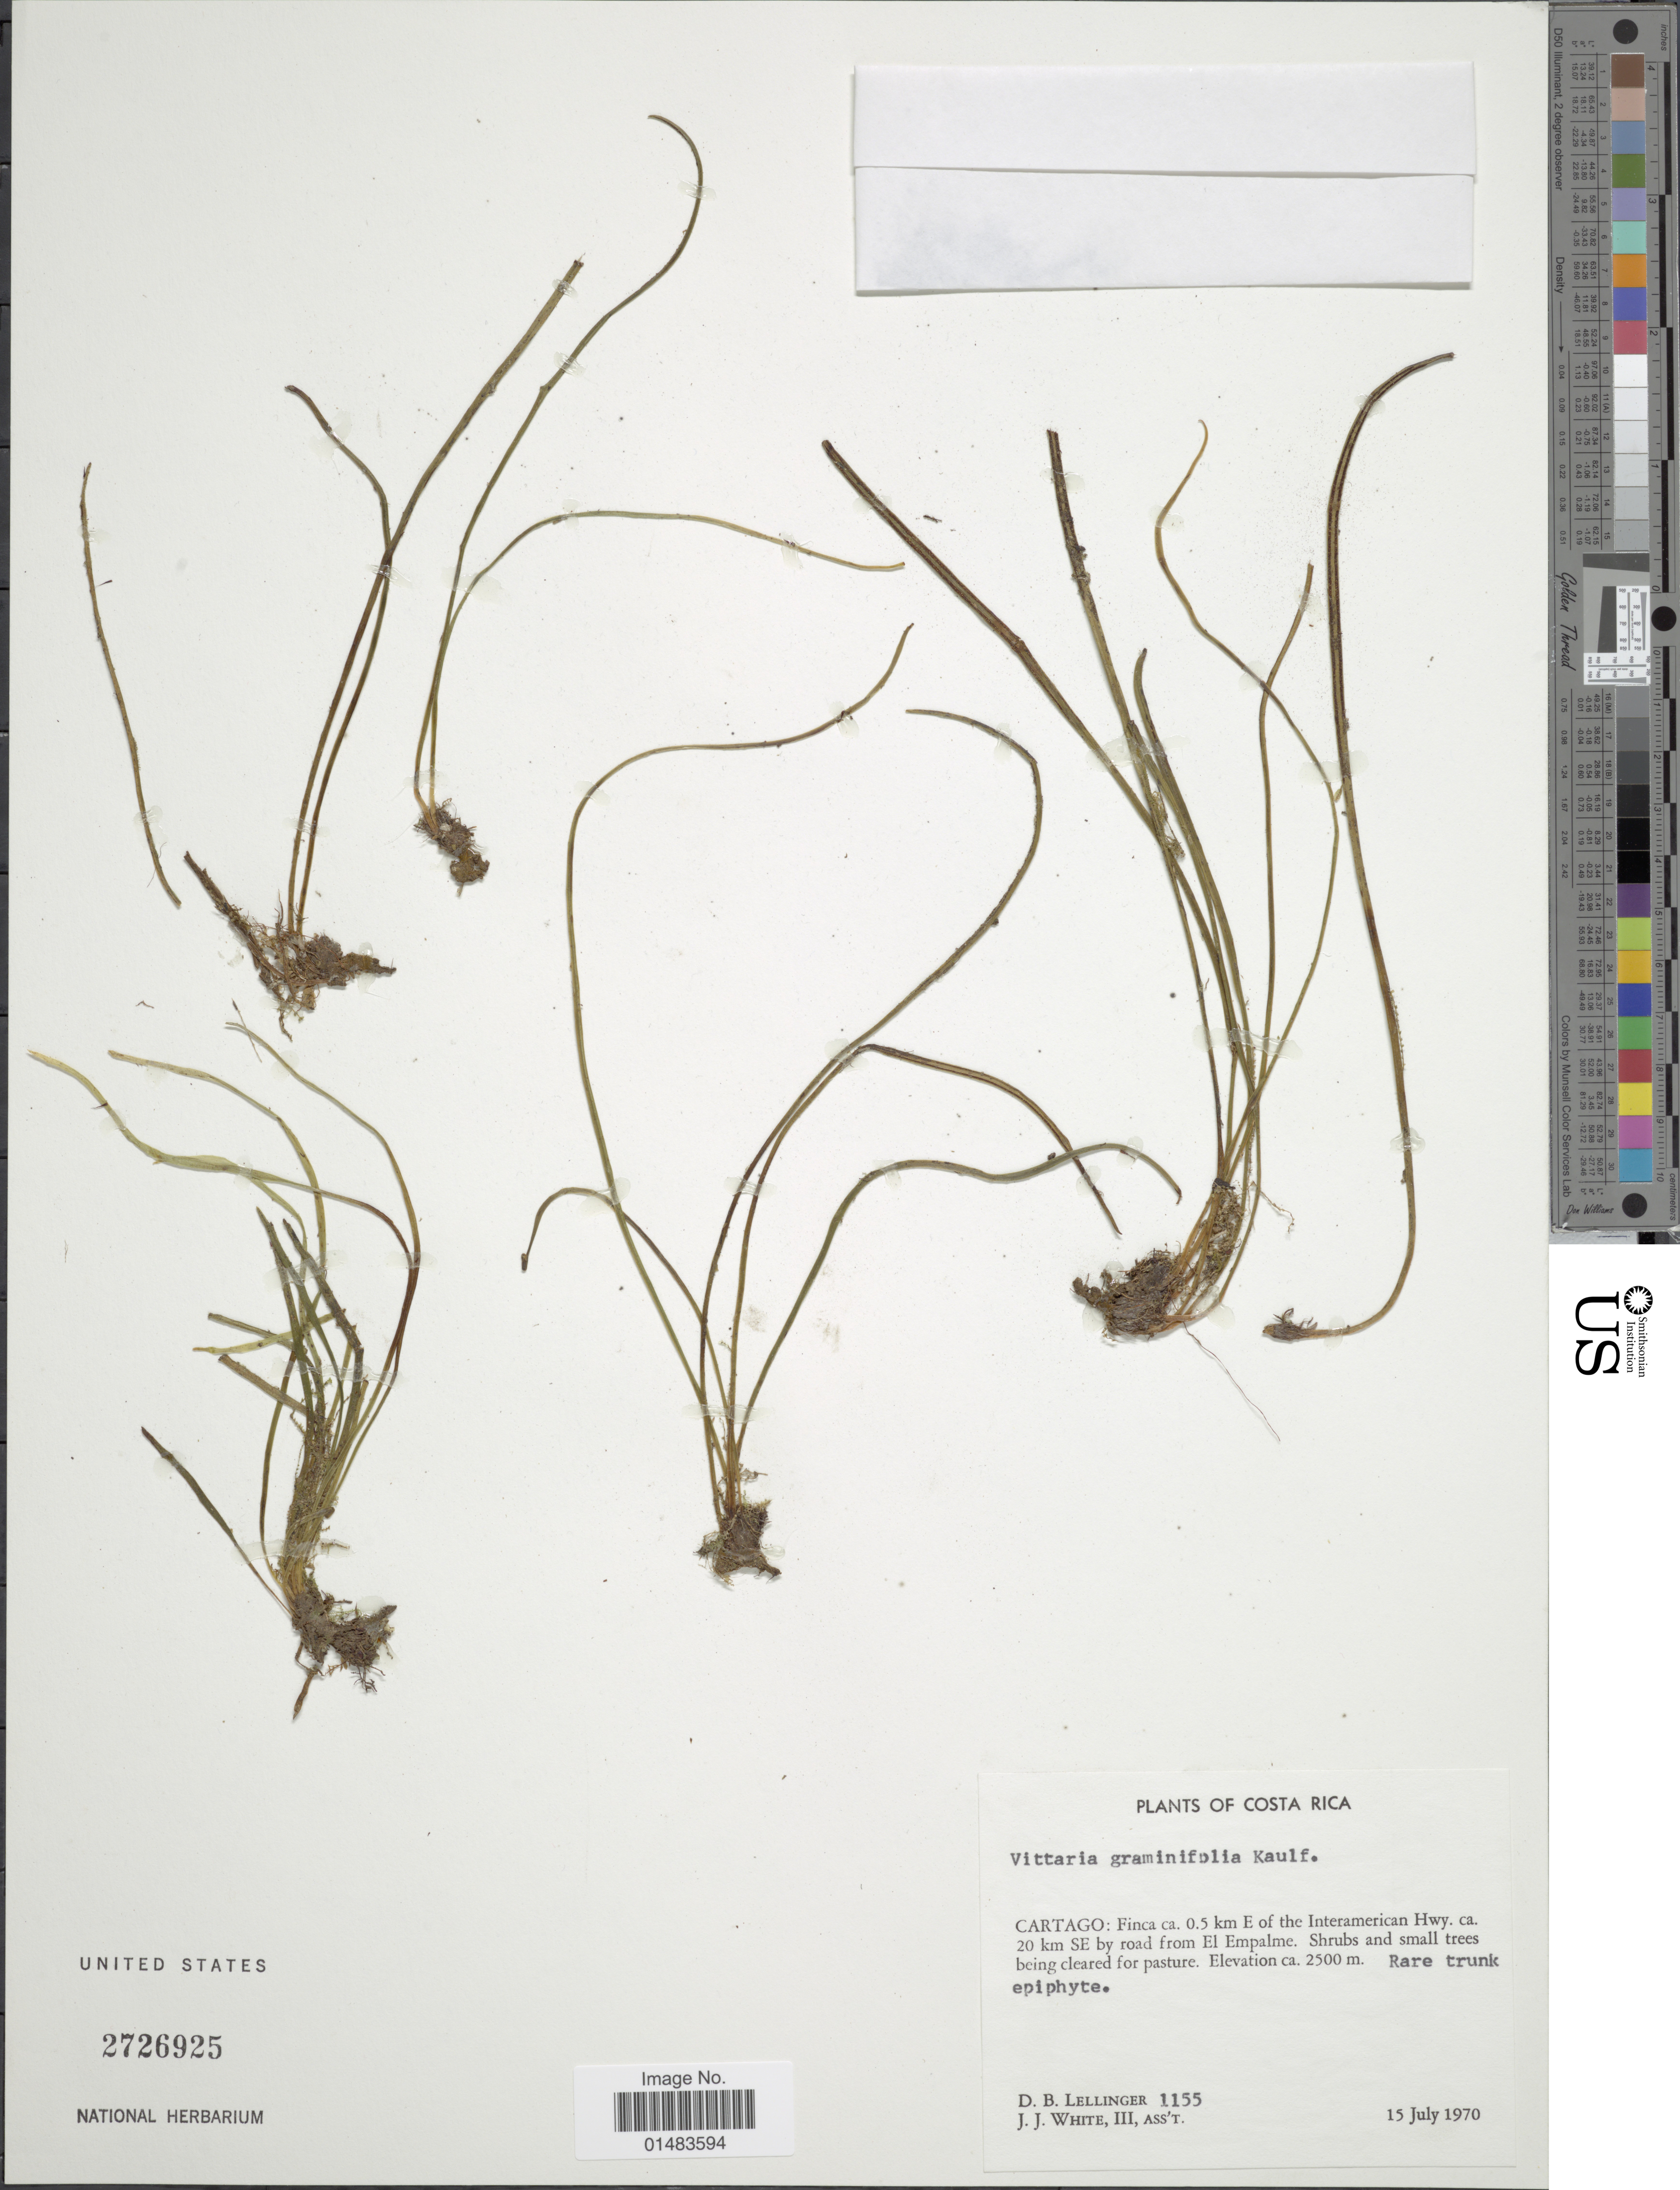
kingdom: Plantae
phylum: Tracheophyta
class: Polypodiopsida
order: Polypodiales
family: Pteridaceae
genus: Vittaria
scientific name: Vittaria graminifolia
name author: Kaulf.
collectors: D. B. Lellinger & J. J. White III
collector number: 1155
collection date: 1970-07-15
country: Costa Rica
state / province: Cartago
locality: Finca ca. 0.5 km E of the Ineramerican Hwy. ca 20 km. SE by road from El Empalme. Shrubs and small trees being velared for pasture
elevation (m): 2500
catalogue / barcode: US 2726925